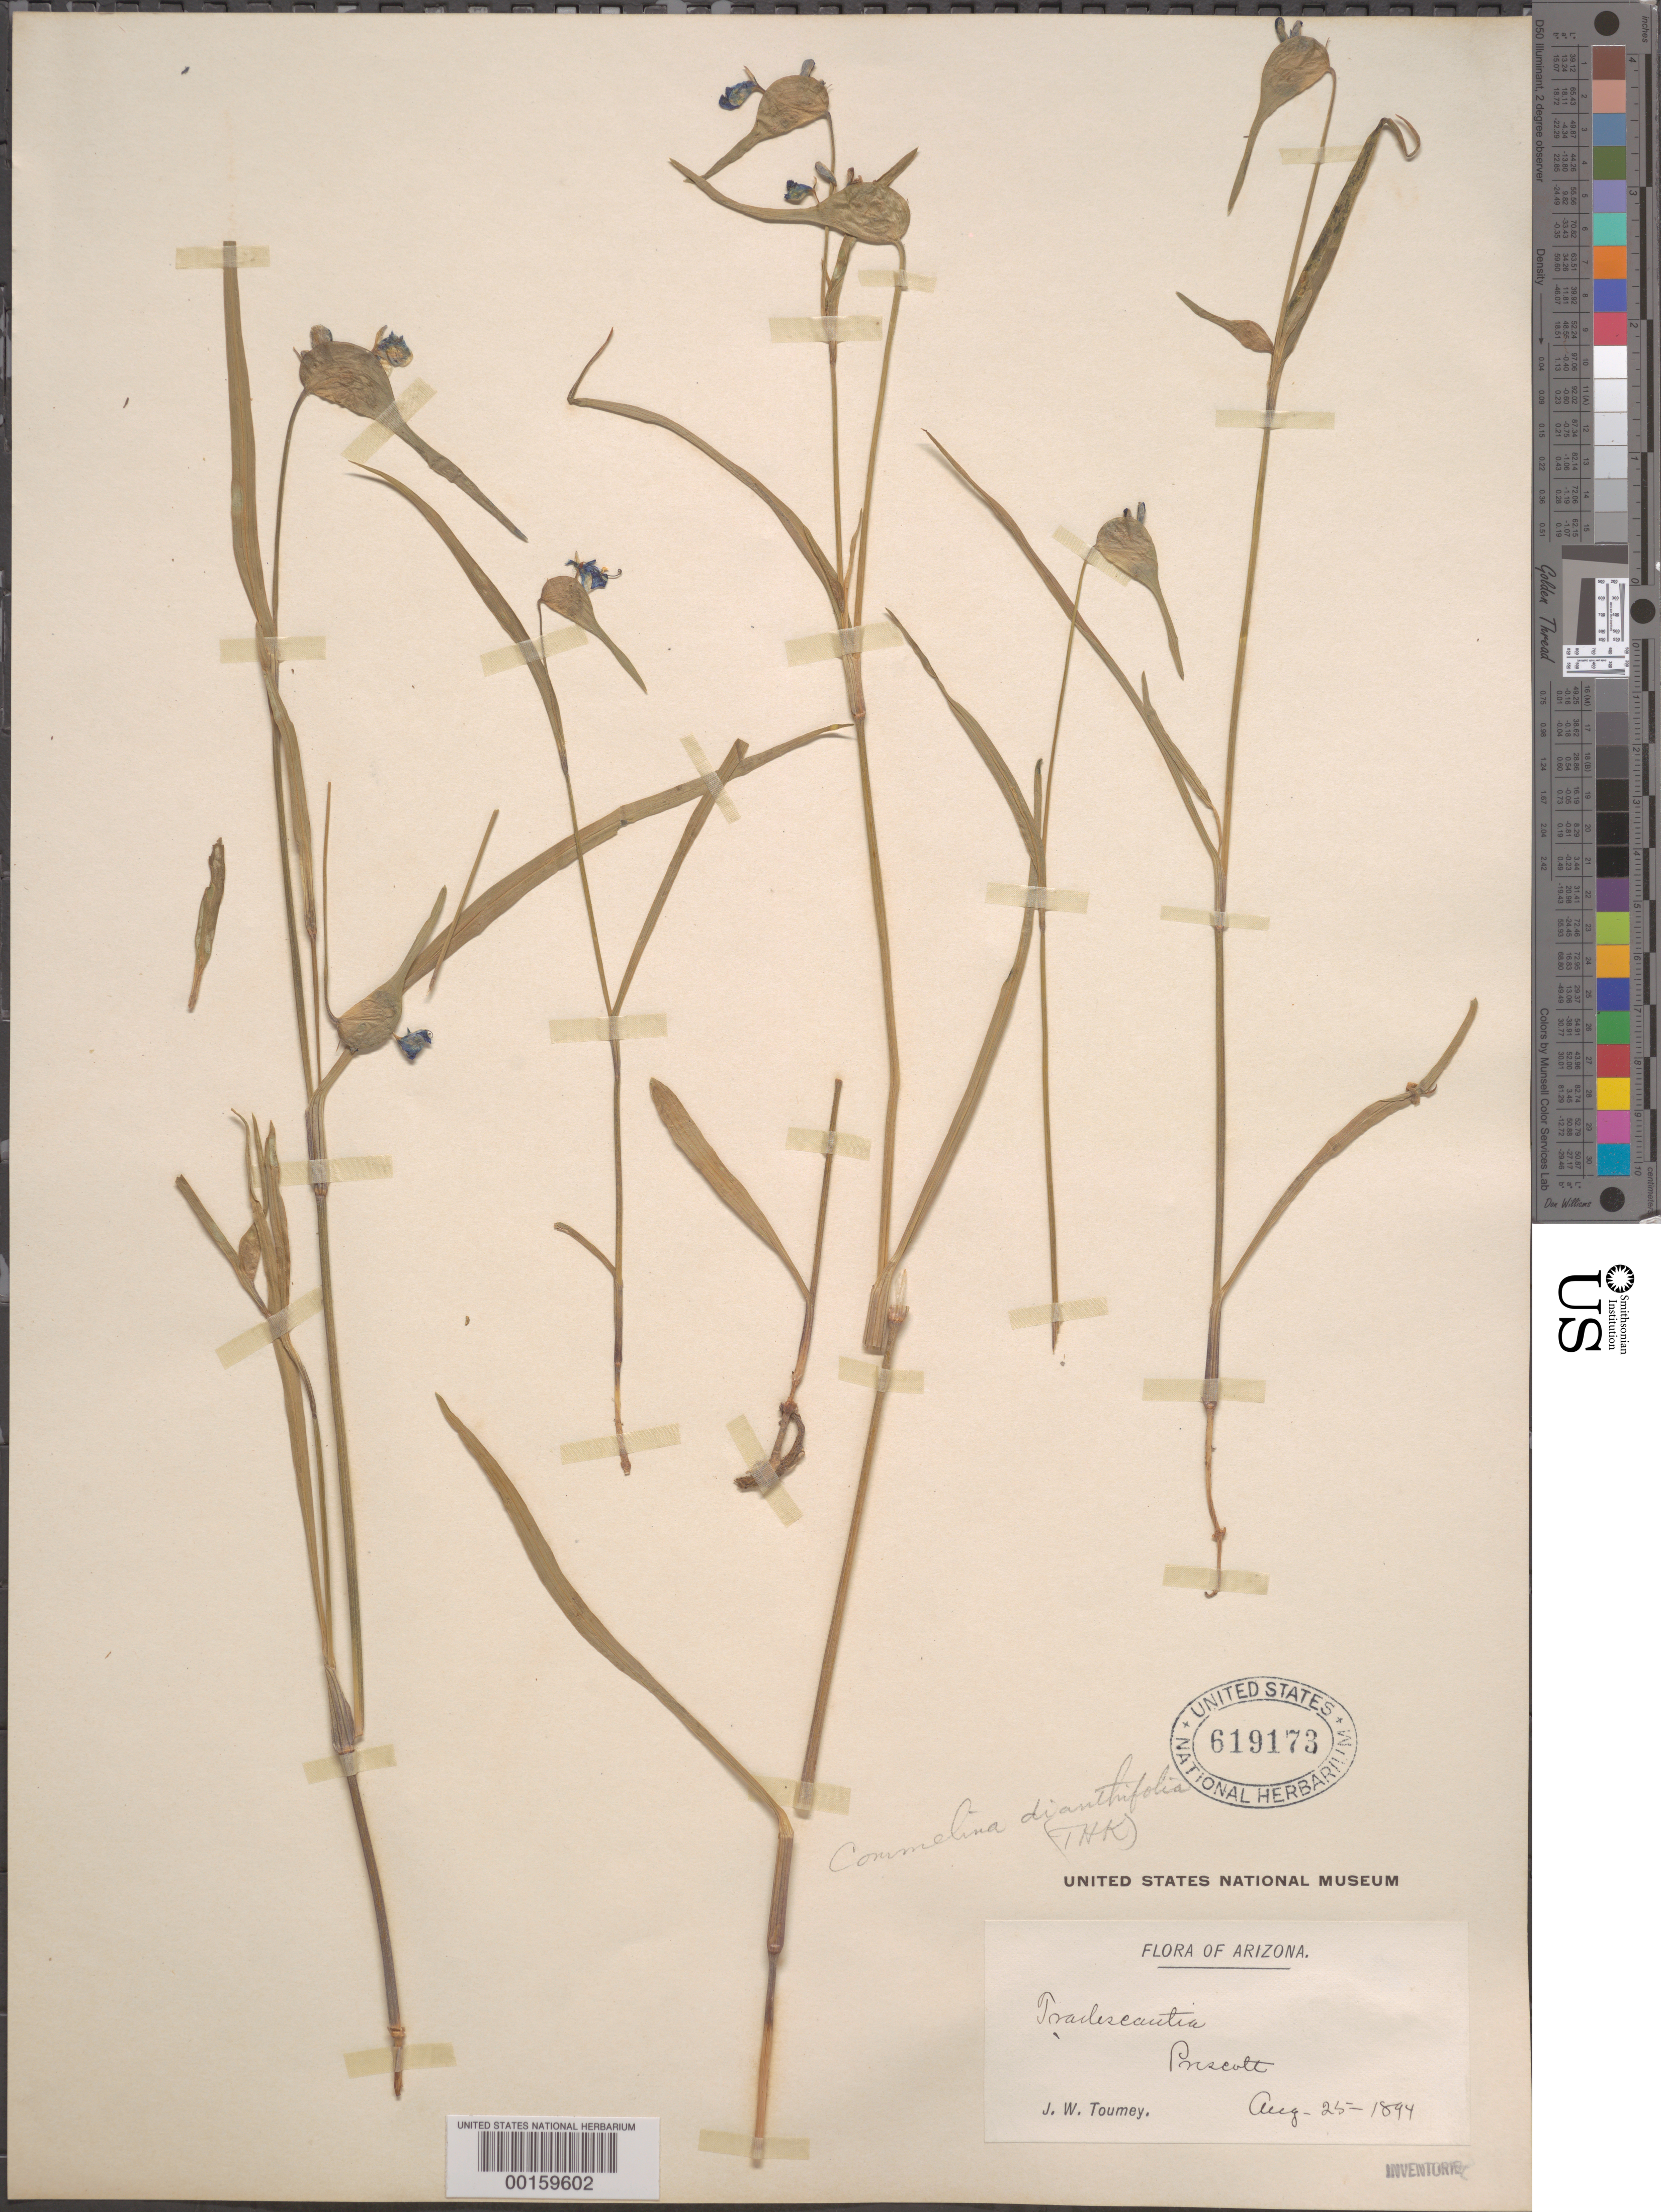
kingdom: Plantae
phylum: Tracheophyta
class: Liliopsida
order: Commelinales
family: Commelinaceae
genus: Commelina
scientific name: Commelina dianthifolia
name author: Redouté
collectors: J. W. Toumey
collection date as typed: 25 Aug 1894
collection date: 1894-08-25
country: United States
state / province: Arizona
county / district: Yavapai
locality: Prescott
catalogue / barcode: US 619173